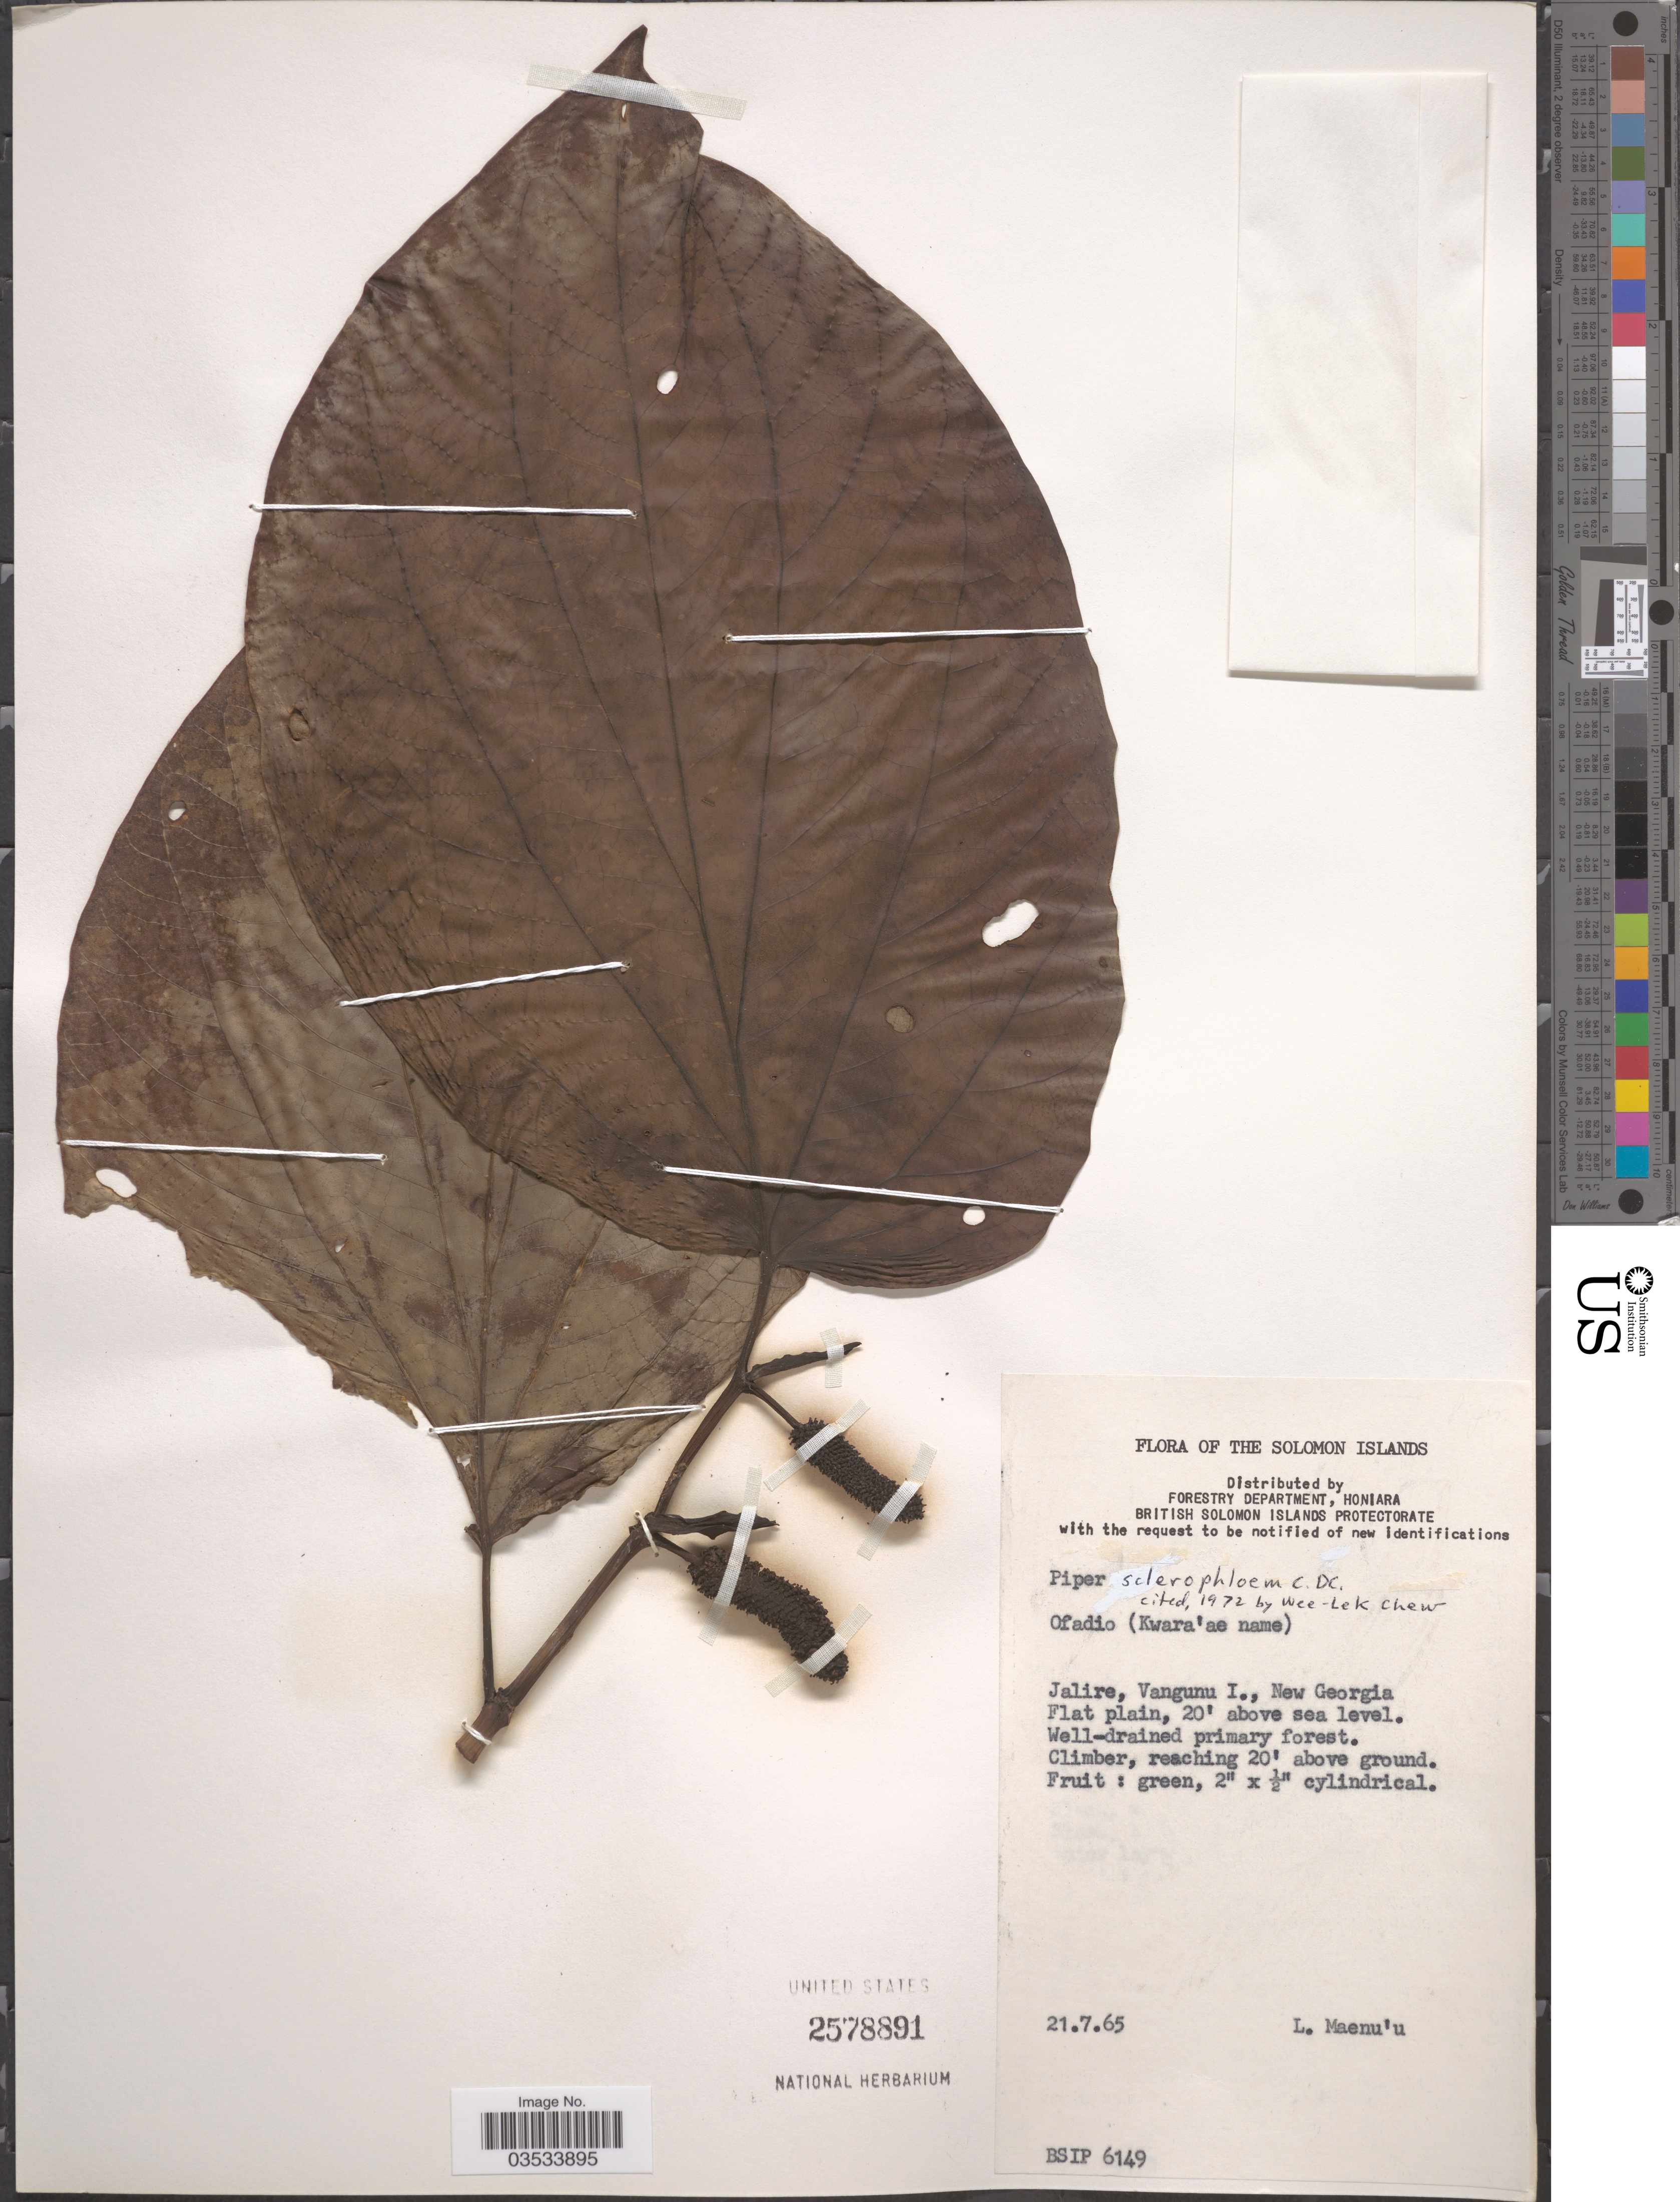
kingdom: Plantae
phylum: Tracheophyta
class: Magnoliopsida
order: Piperales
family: Piperaceae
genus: Piper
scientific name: Piper sclerophloeum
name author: C. DC.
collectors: L. Maenu'u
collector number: BSIP 6149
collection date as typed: Transcribed d/m/y: 21/7/65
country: Solomon Islands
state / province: Solomon Islands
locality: Jalire, Vangunu I., New Georgia.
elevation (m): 6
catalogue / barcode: US 2578891